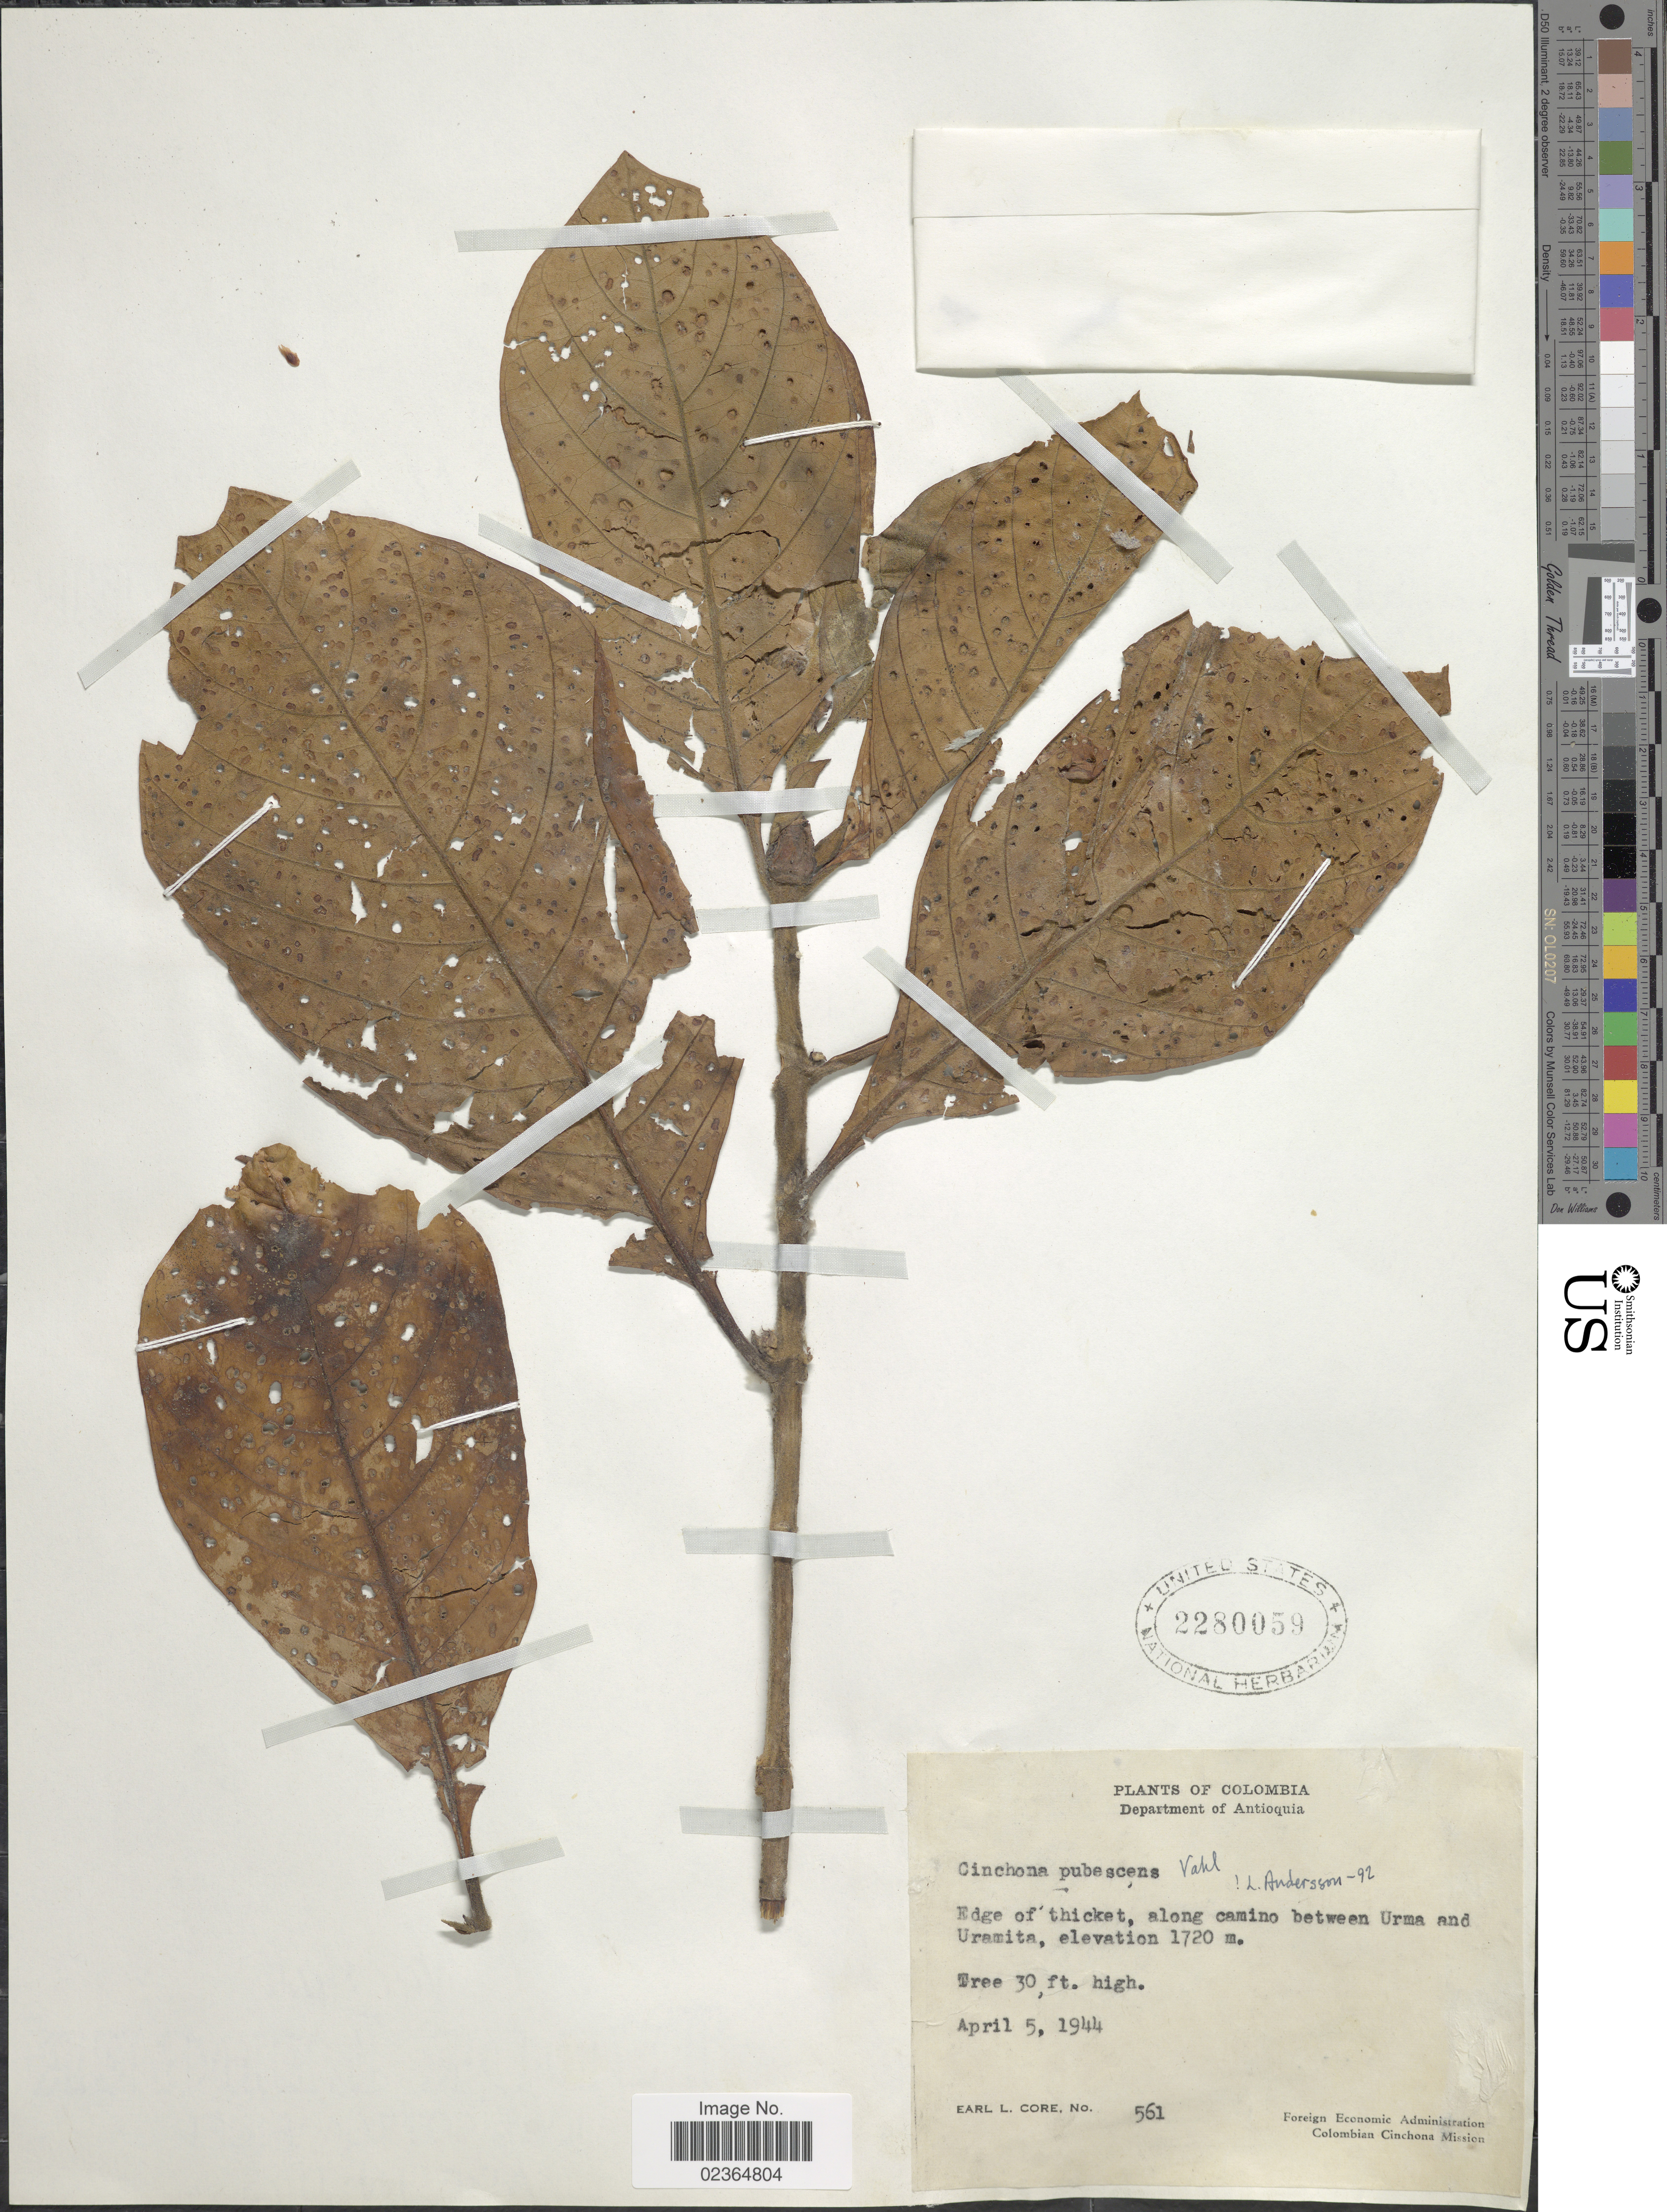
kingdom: Plantae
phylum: Tracheophyta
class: Magnoliopsida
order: Gentianales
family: Rubiaceae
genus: Cinchona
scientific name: Cinchona pubescens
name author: Vahl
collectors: E. L. Core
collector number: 561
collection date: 1944-04-05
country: Colombia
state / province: Antioquia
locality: Along camino between Urma and Uramita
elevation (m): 1720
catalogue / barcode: US 2280059